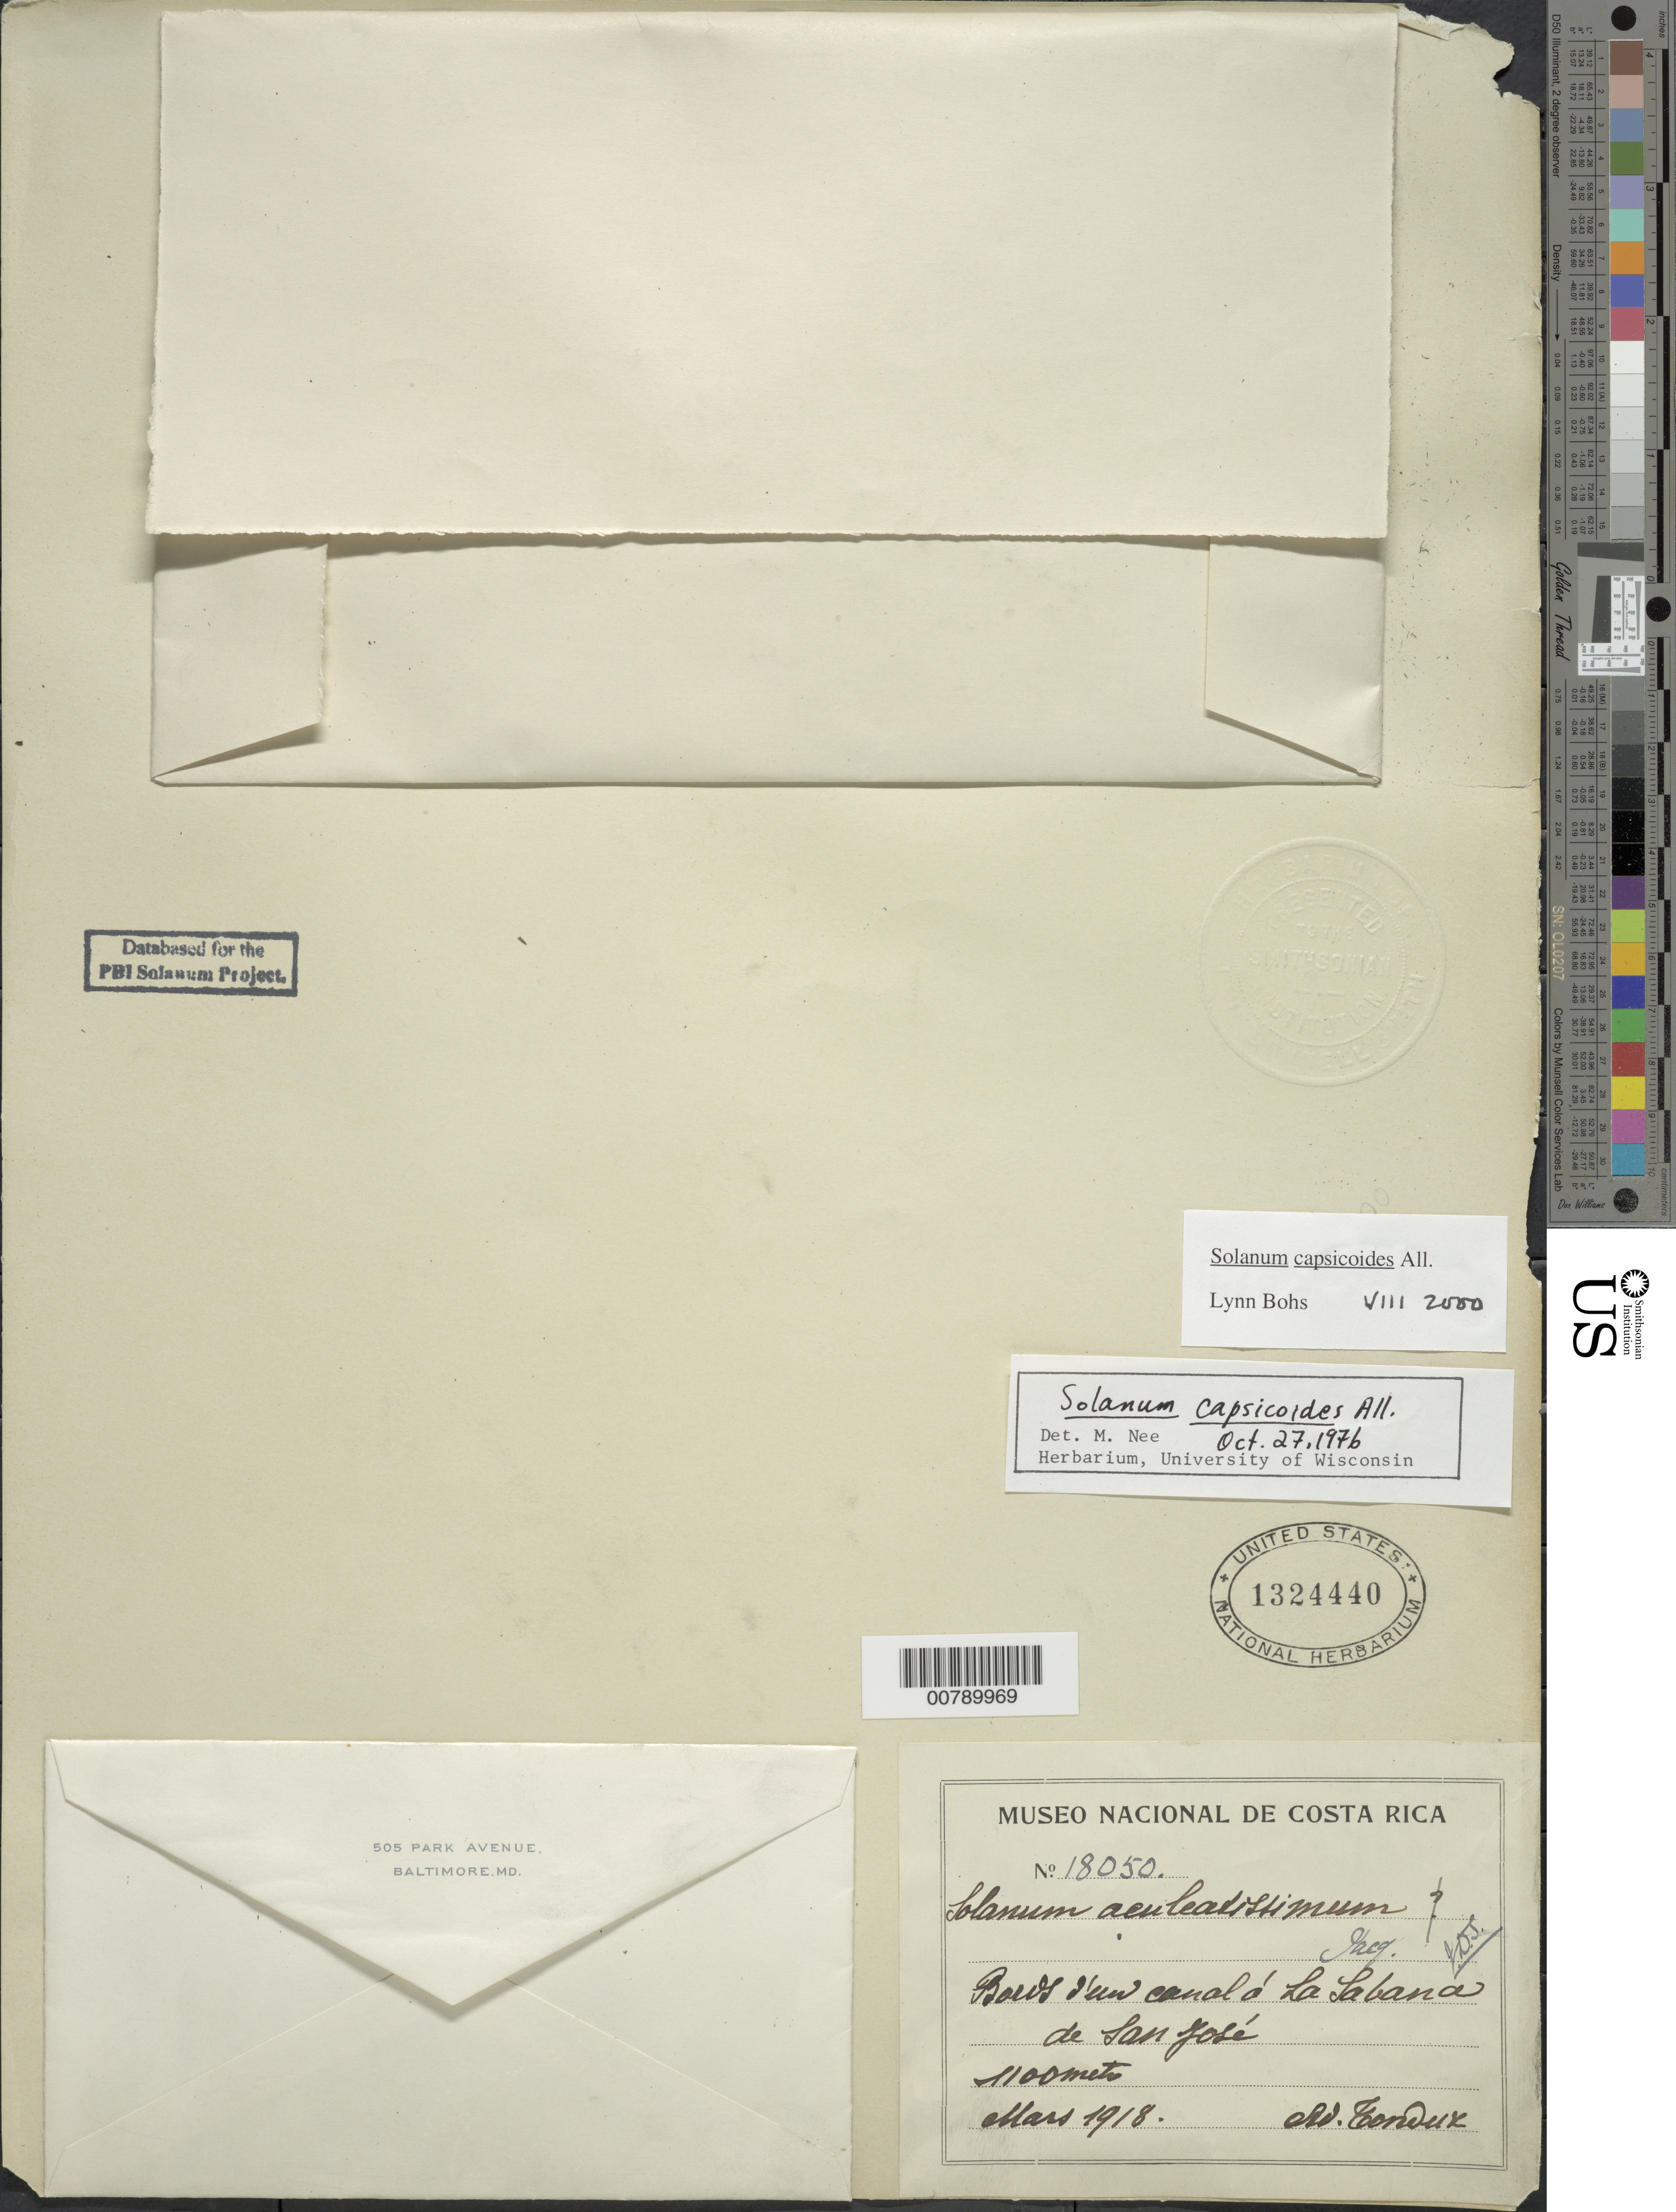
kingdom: Plantae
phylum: Tracheophyta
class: Magnoliopsida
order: Solanales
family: Solanaceae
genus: Solanum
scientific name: Solanum capsicoides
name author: All.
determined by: Bohs, L. A.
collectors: A. Tonduz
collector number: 18050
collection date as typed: Mar 1918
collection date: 1918-03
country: Costa Rica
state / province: San José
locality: Bords d'un canal à La Sabana de San José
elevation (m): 1100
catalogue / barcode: US 1324440